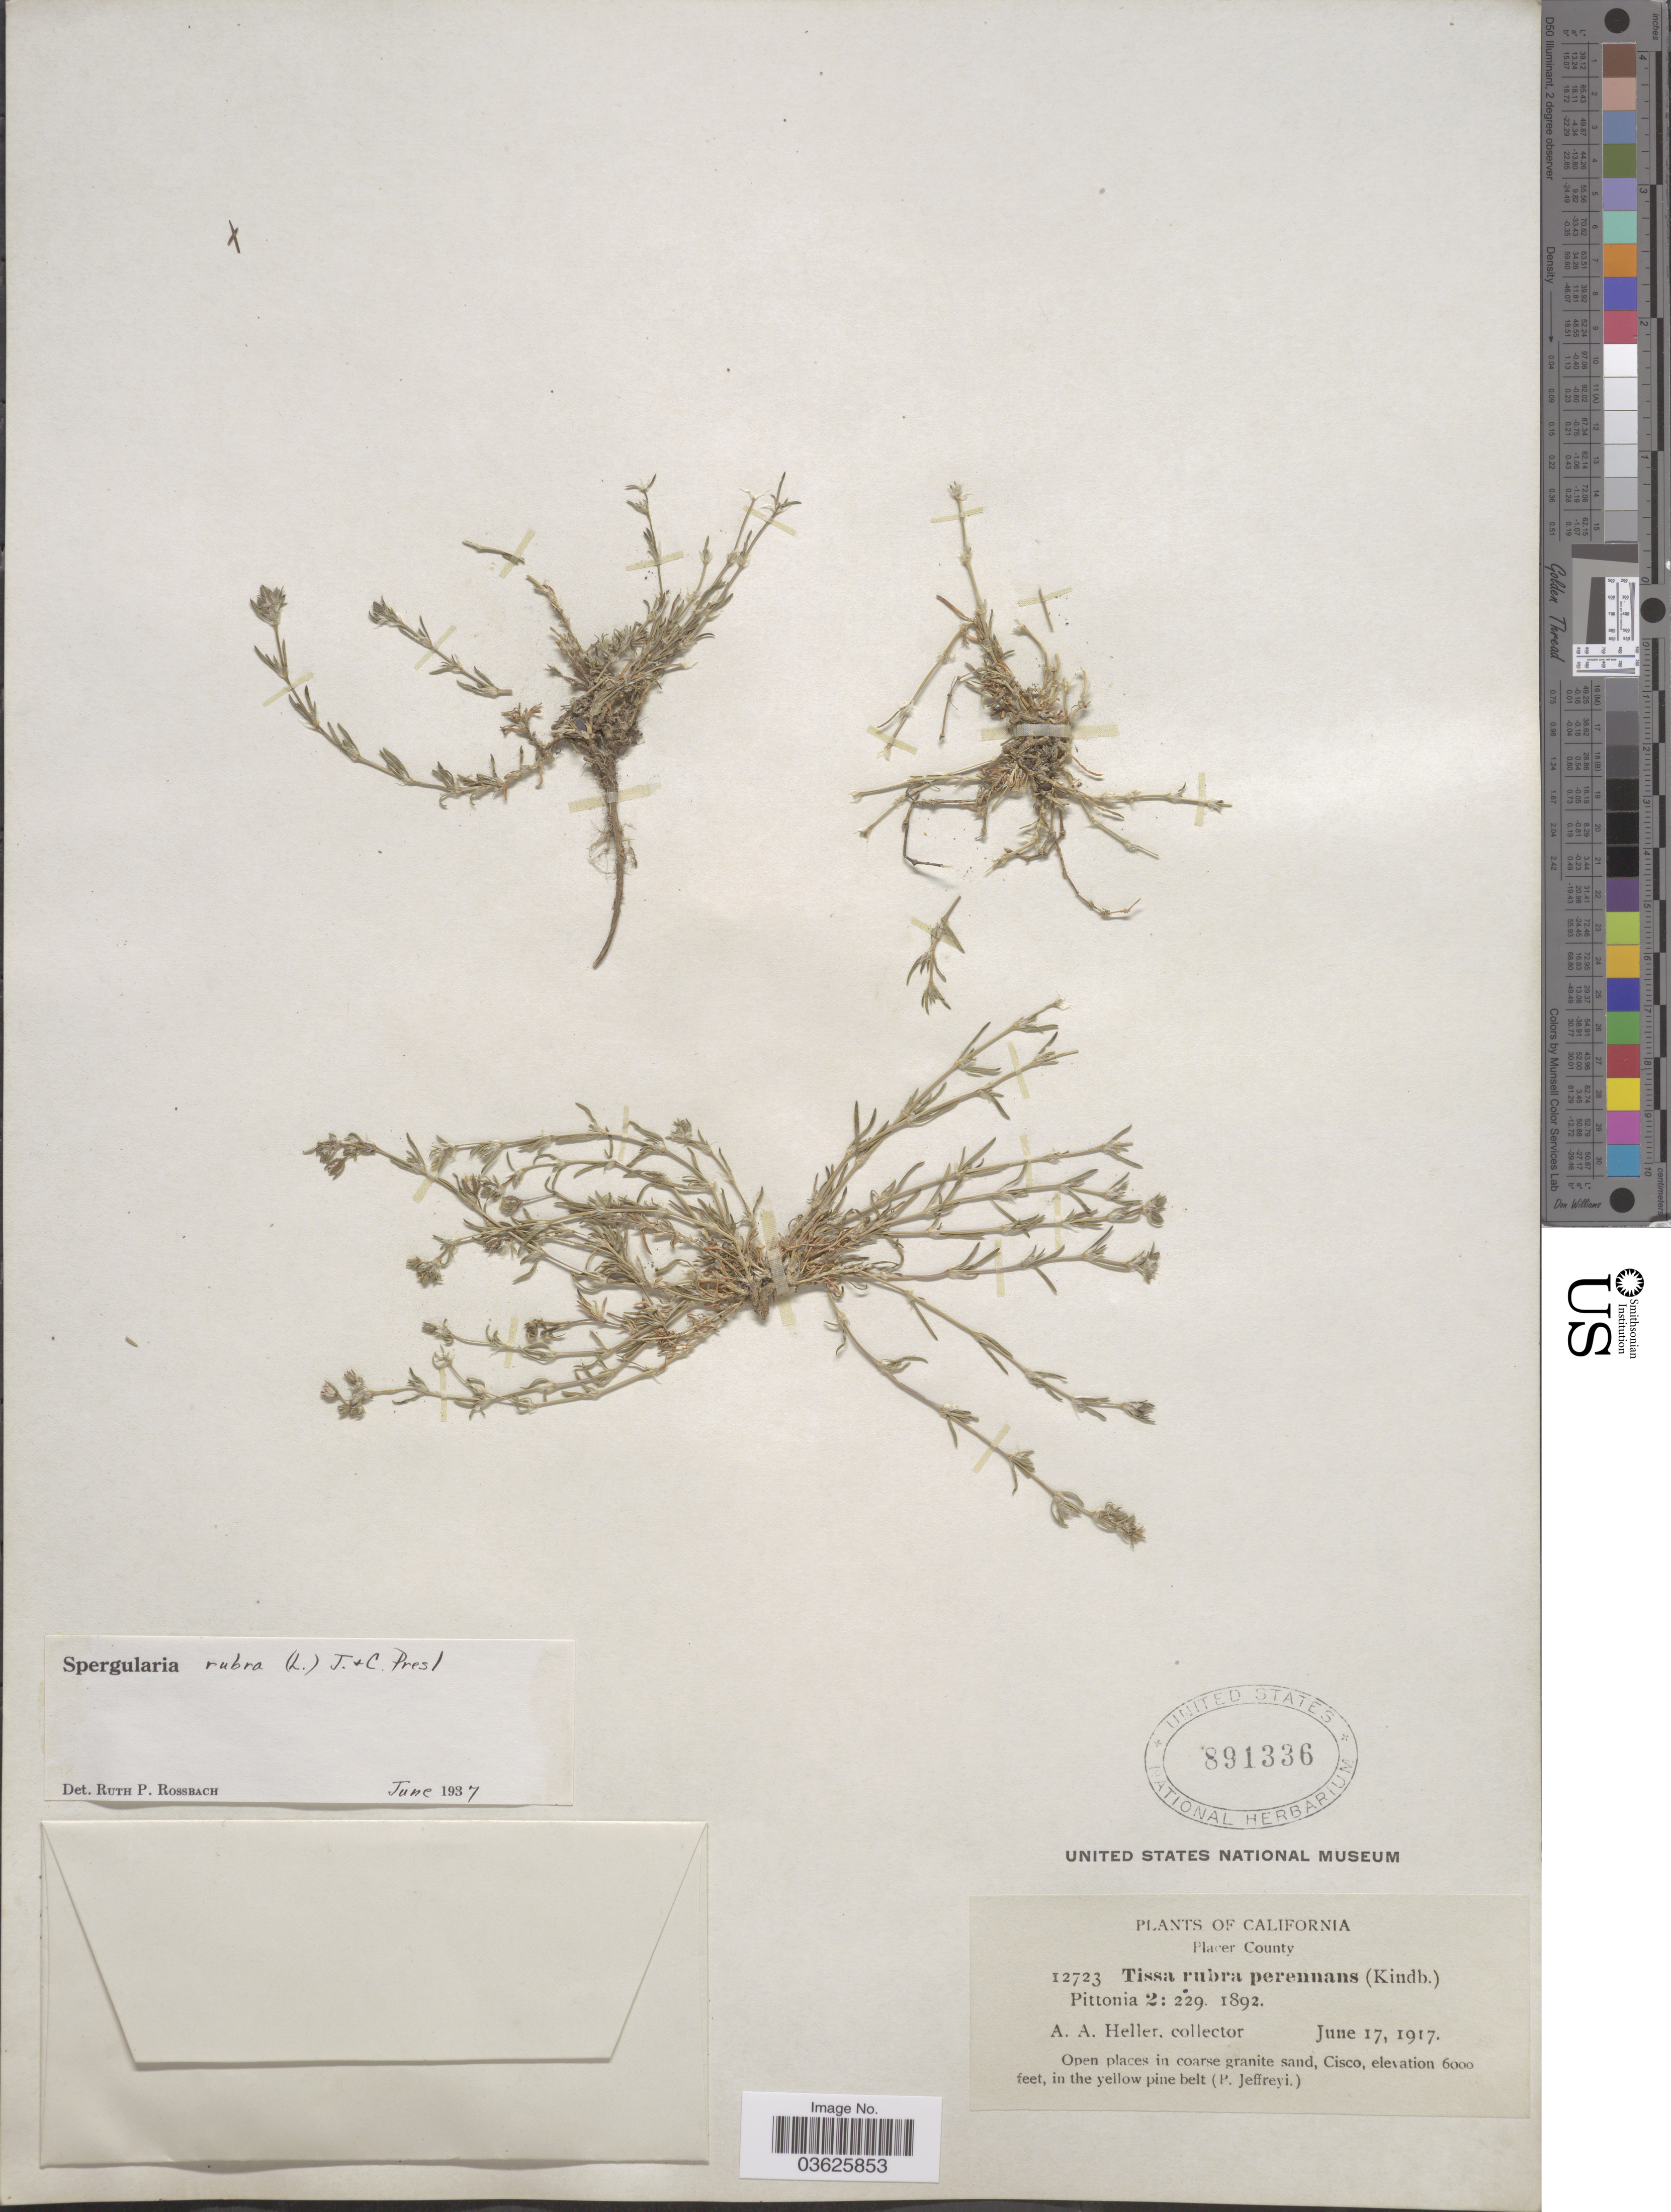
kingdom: Plantae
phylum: Tracheophyta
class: Magnoliopsida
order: Caryophyllales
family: Caryophyllaceae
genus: Spergularia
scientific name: Spergularia rubra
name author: (L.) J. Presl & C. Presl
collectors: A. A. Heller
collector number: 12723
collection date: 1917-06-17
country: United States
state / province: California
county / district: Placer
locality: Placer County. Open places in coarse granite sand, Cisco.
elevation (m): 1829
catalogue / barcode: US 891336